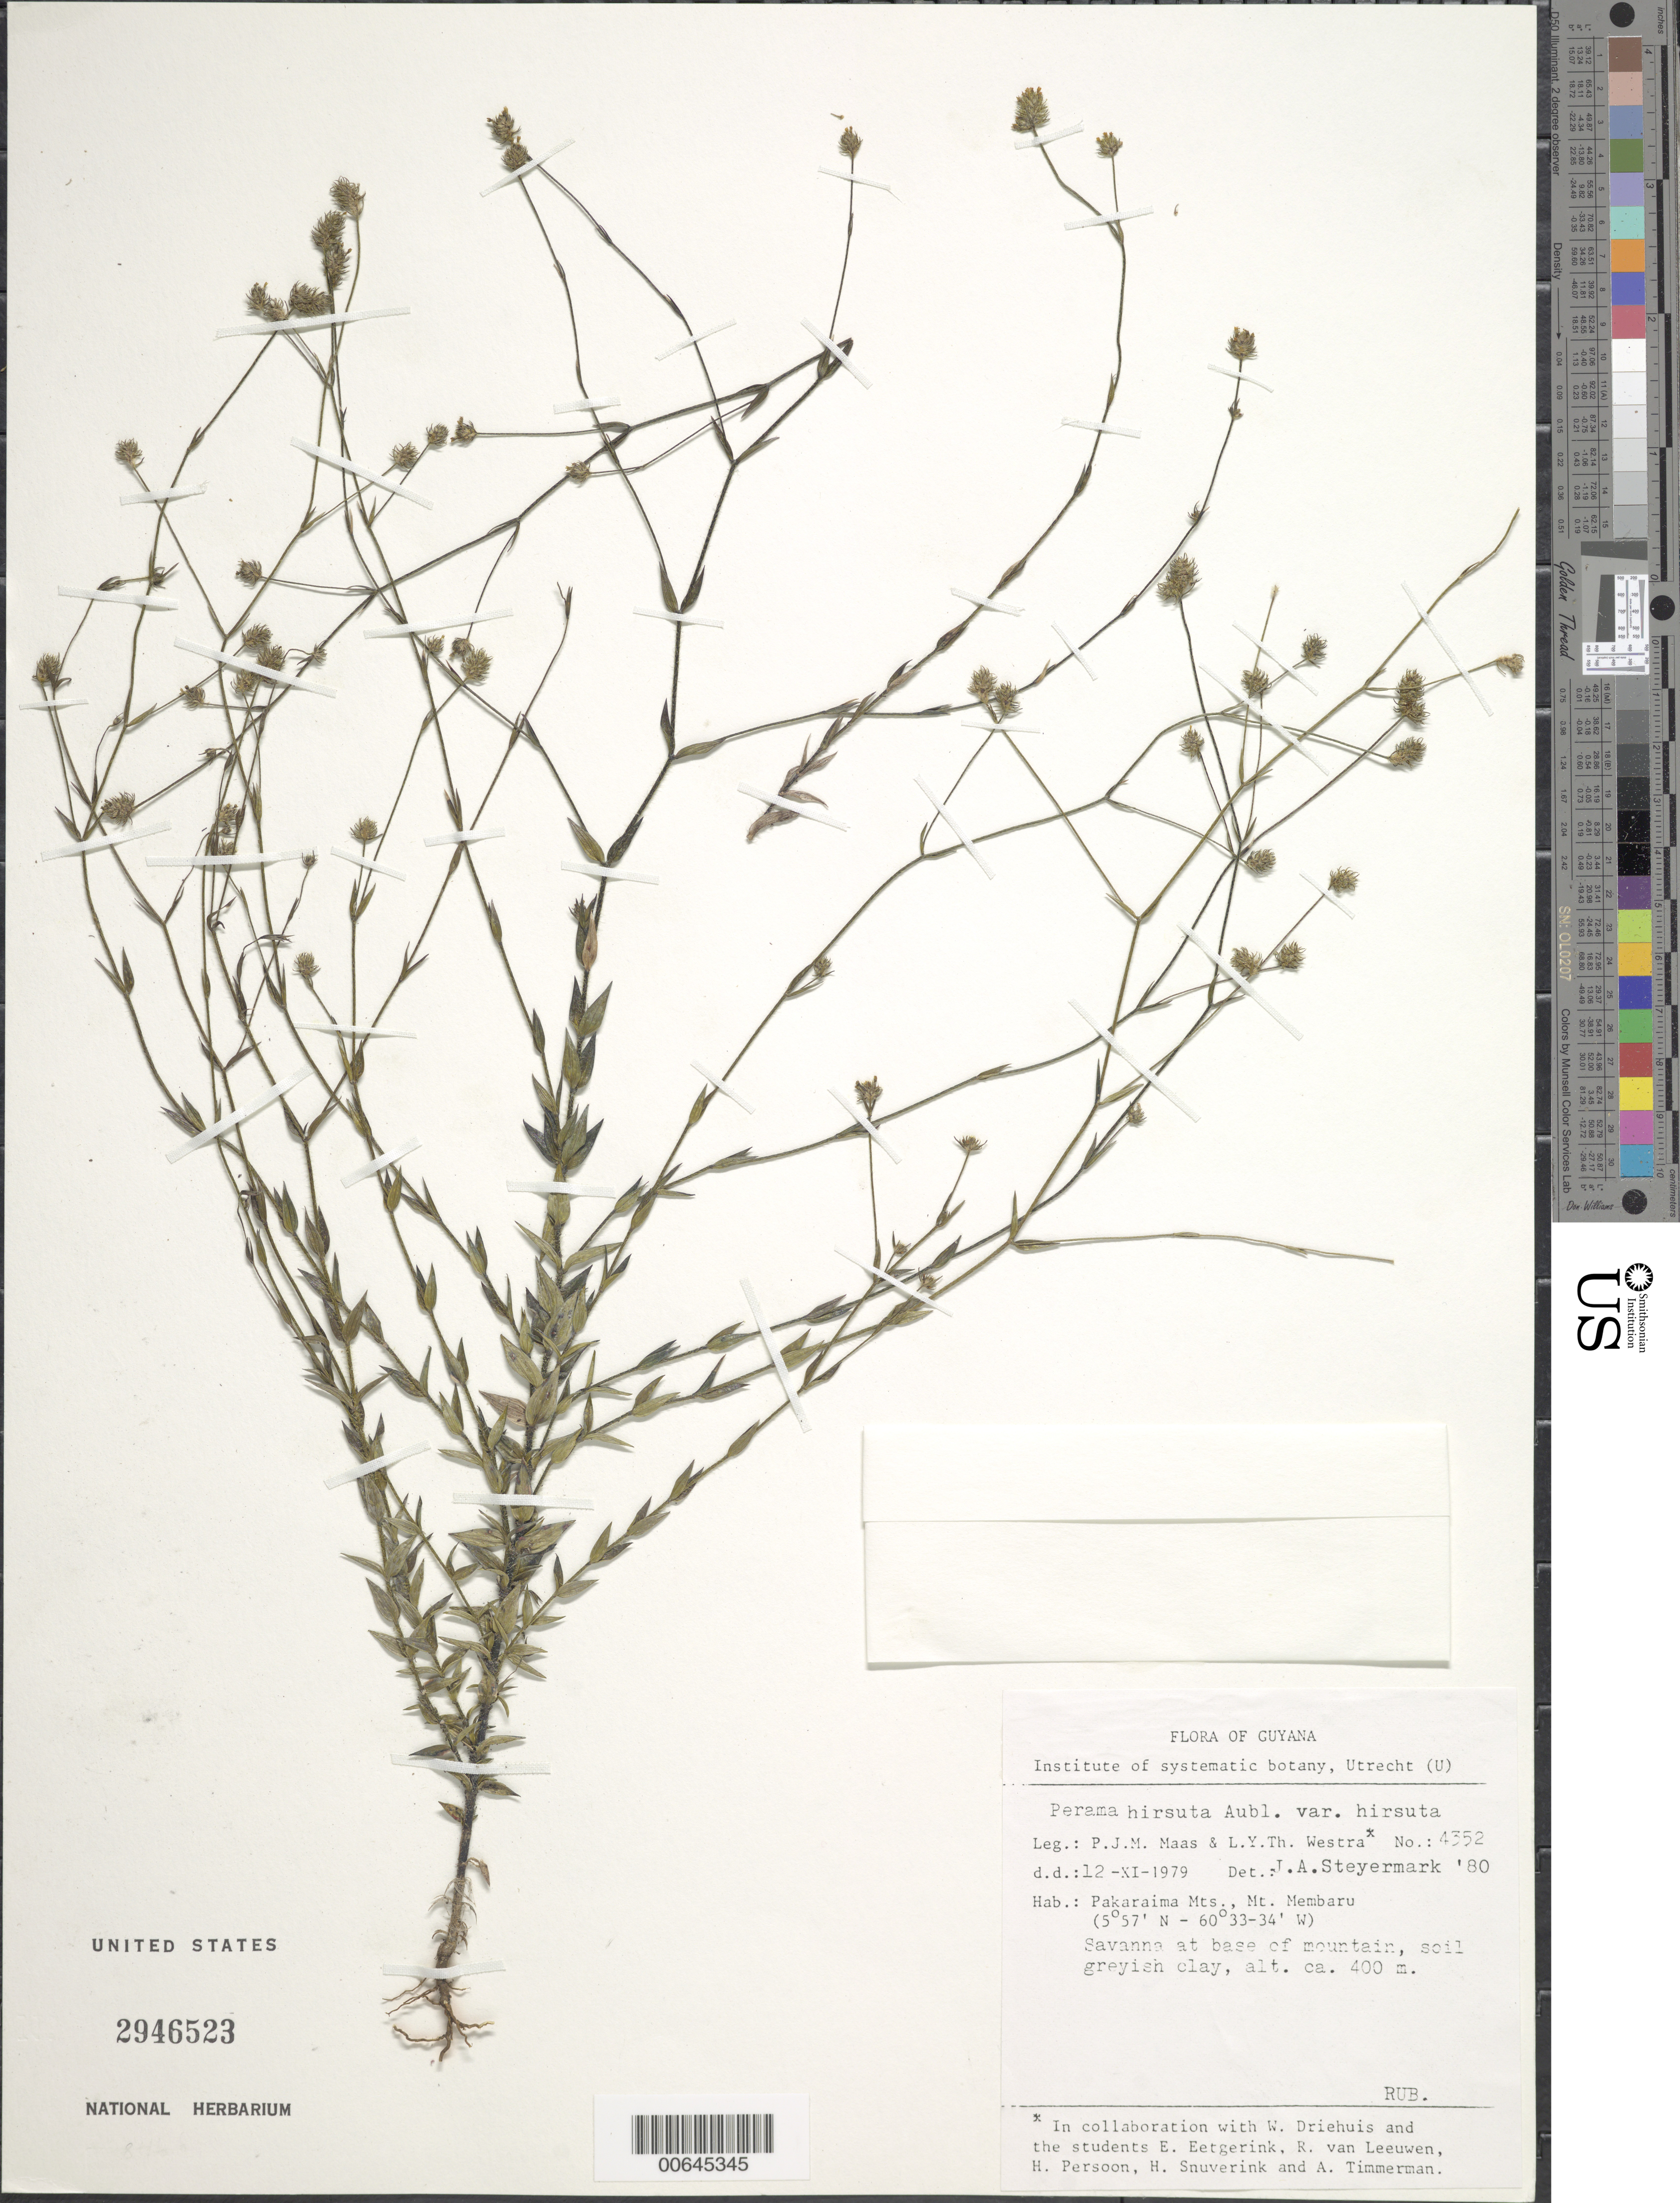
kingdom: Plantae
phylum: Tracheophyta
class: Magnoliopsida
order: Gentianales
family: Rubiaceae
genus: Perama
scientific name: Perama hirsuta var. hirsuta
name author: Aubl.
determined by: Steyermark, Julian A., (VEN)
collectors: P. Maas & L. Y. T. Westra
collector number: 4352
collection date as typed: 12-Nov-79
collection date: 1979-11-12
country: Guyana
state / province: Cuyuni-Mazaruni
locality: Mt. Membaru, Pakaraima Mts.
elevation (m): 400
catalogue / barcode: US 2946523